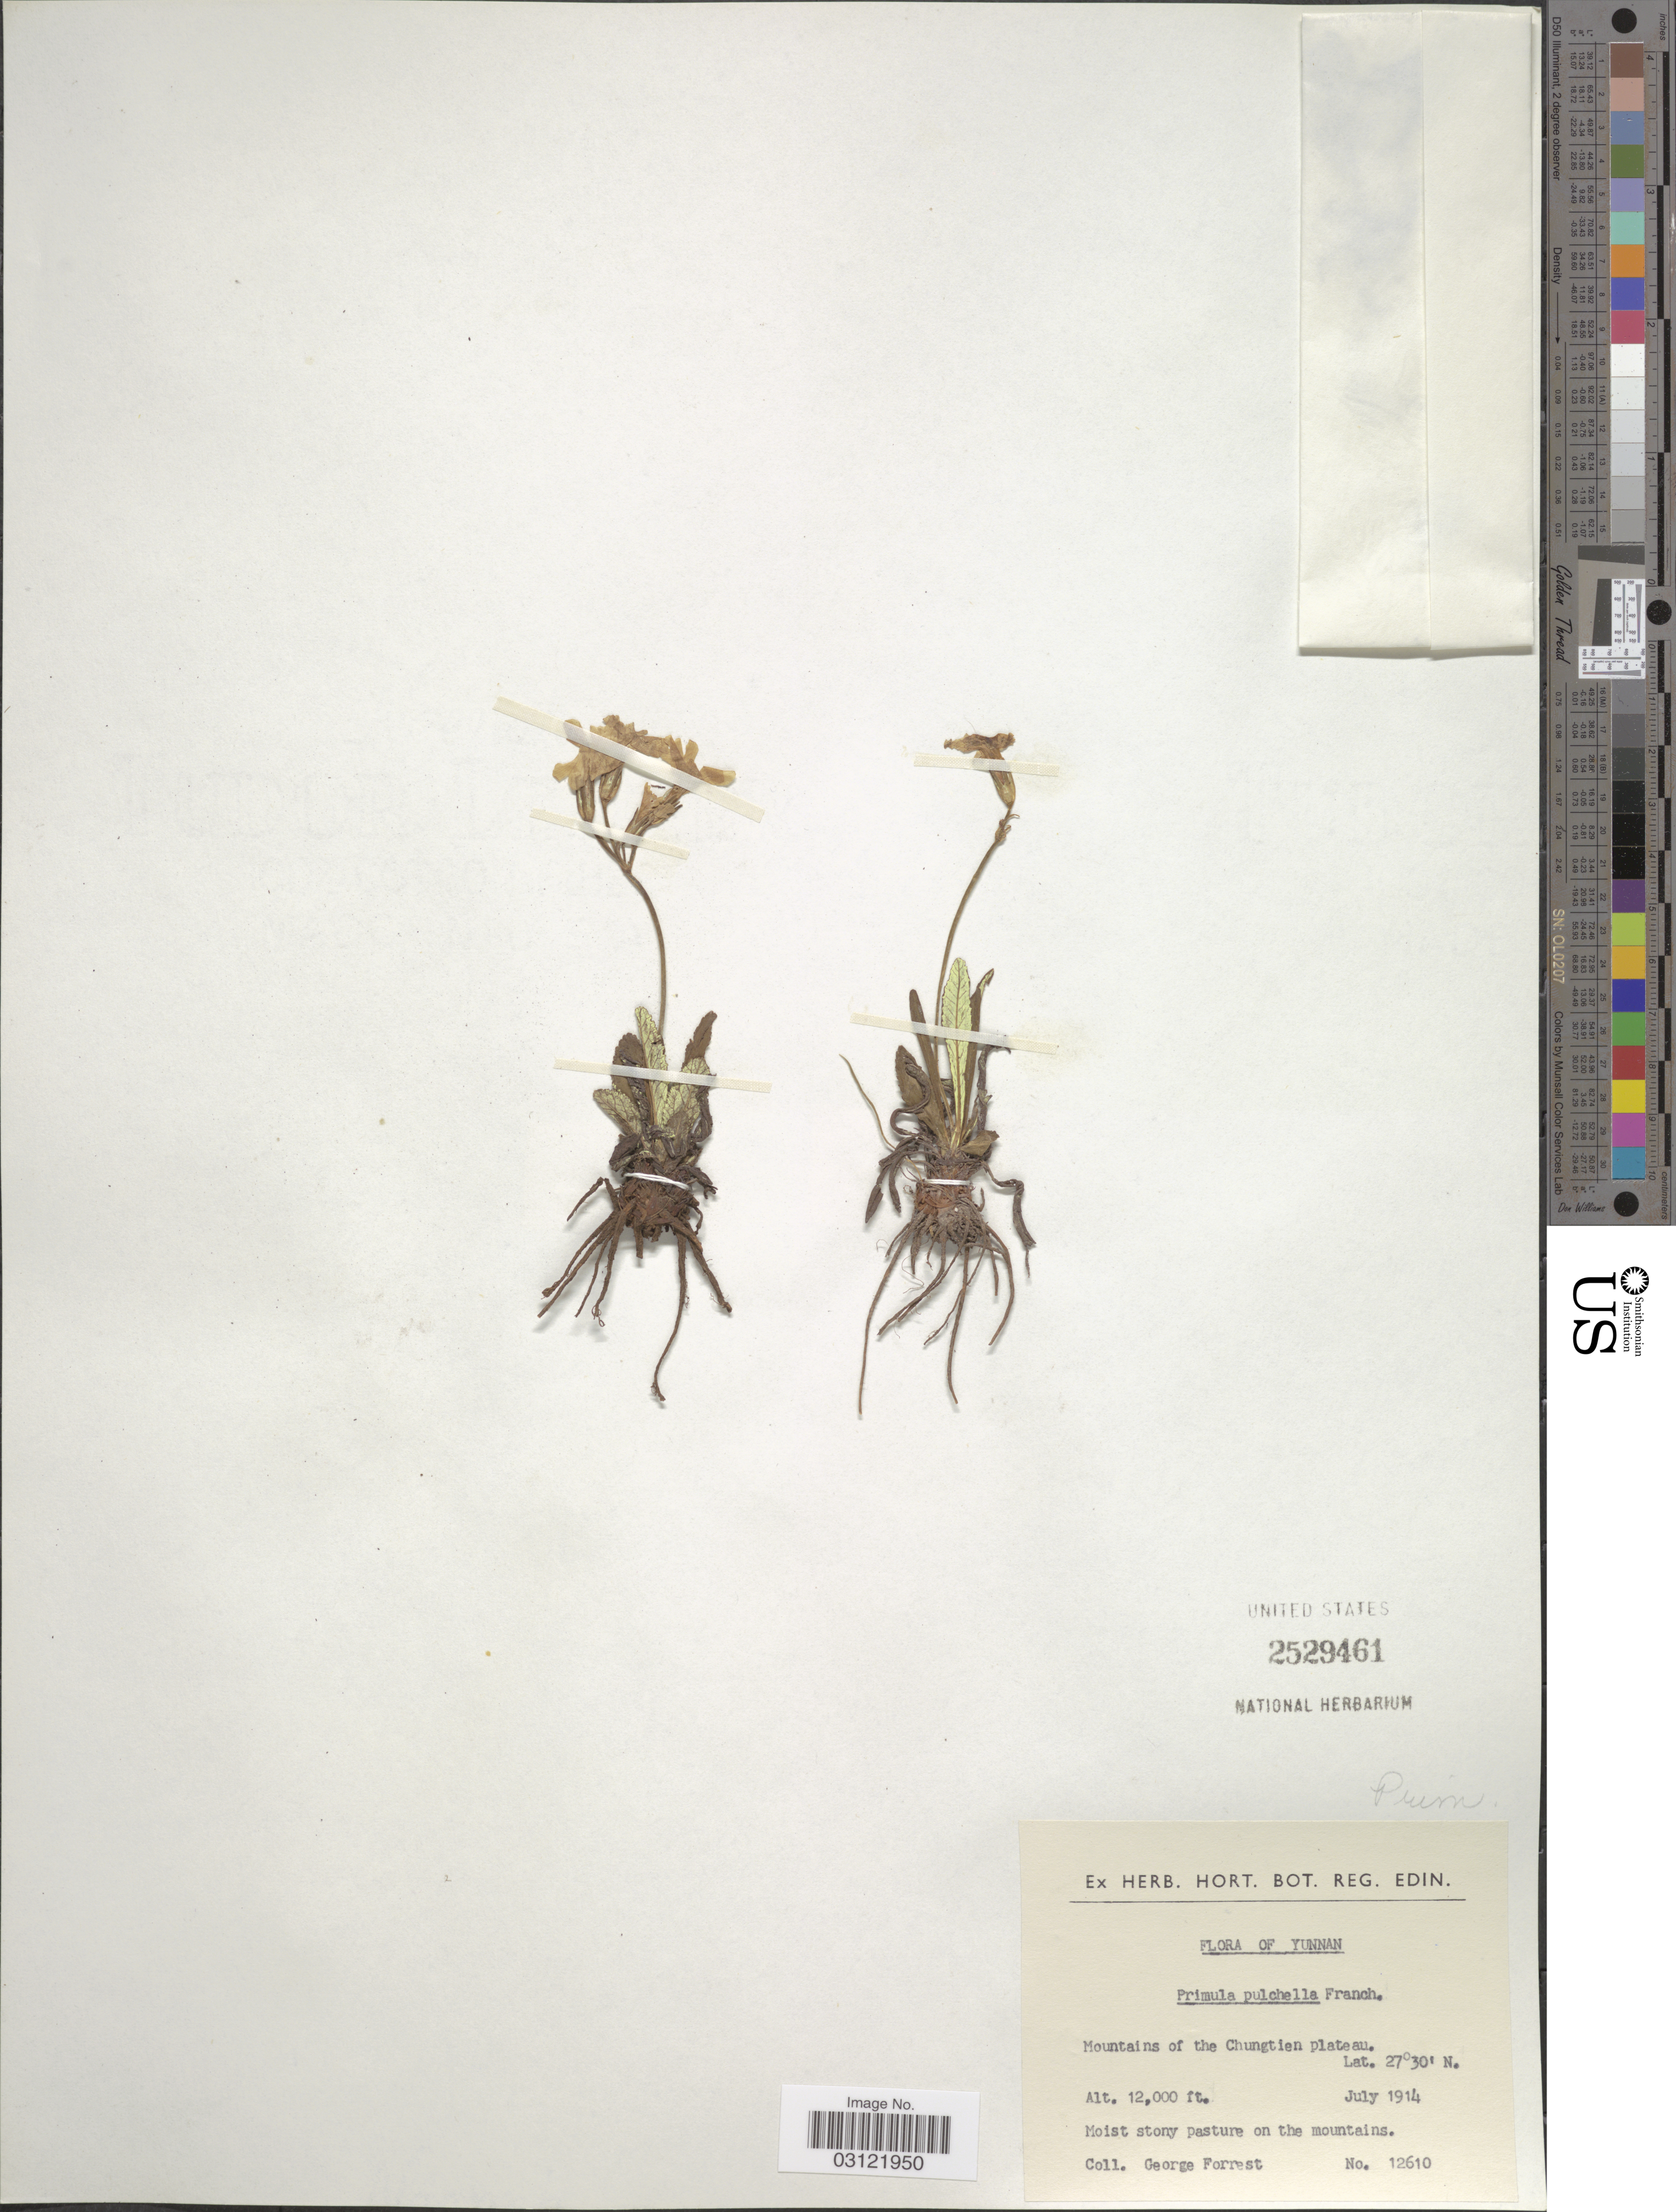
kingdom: Plantae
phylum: Tracheophyta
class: Magnoliopsida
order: Ericales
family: Primulaceae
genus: Primula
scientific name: Primula pulchella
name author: Franch.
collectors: G. Forrest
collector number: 12610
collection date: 1914-07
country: China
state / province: Yunnan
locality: Mountains of the Chungtien plateau.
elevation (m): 3658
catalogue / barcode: US 2529461